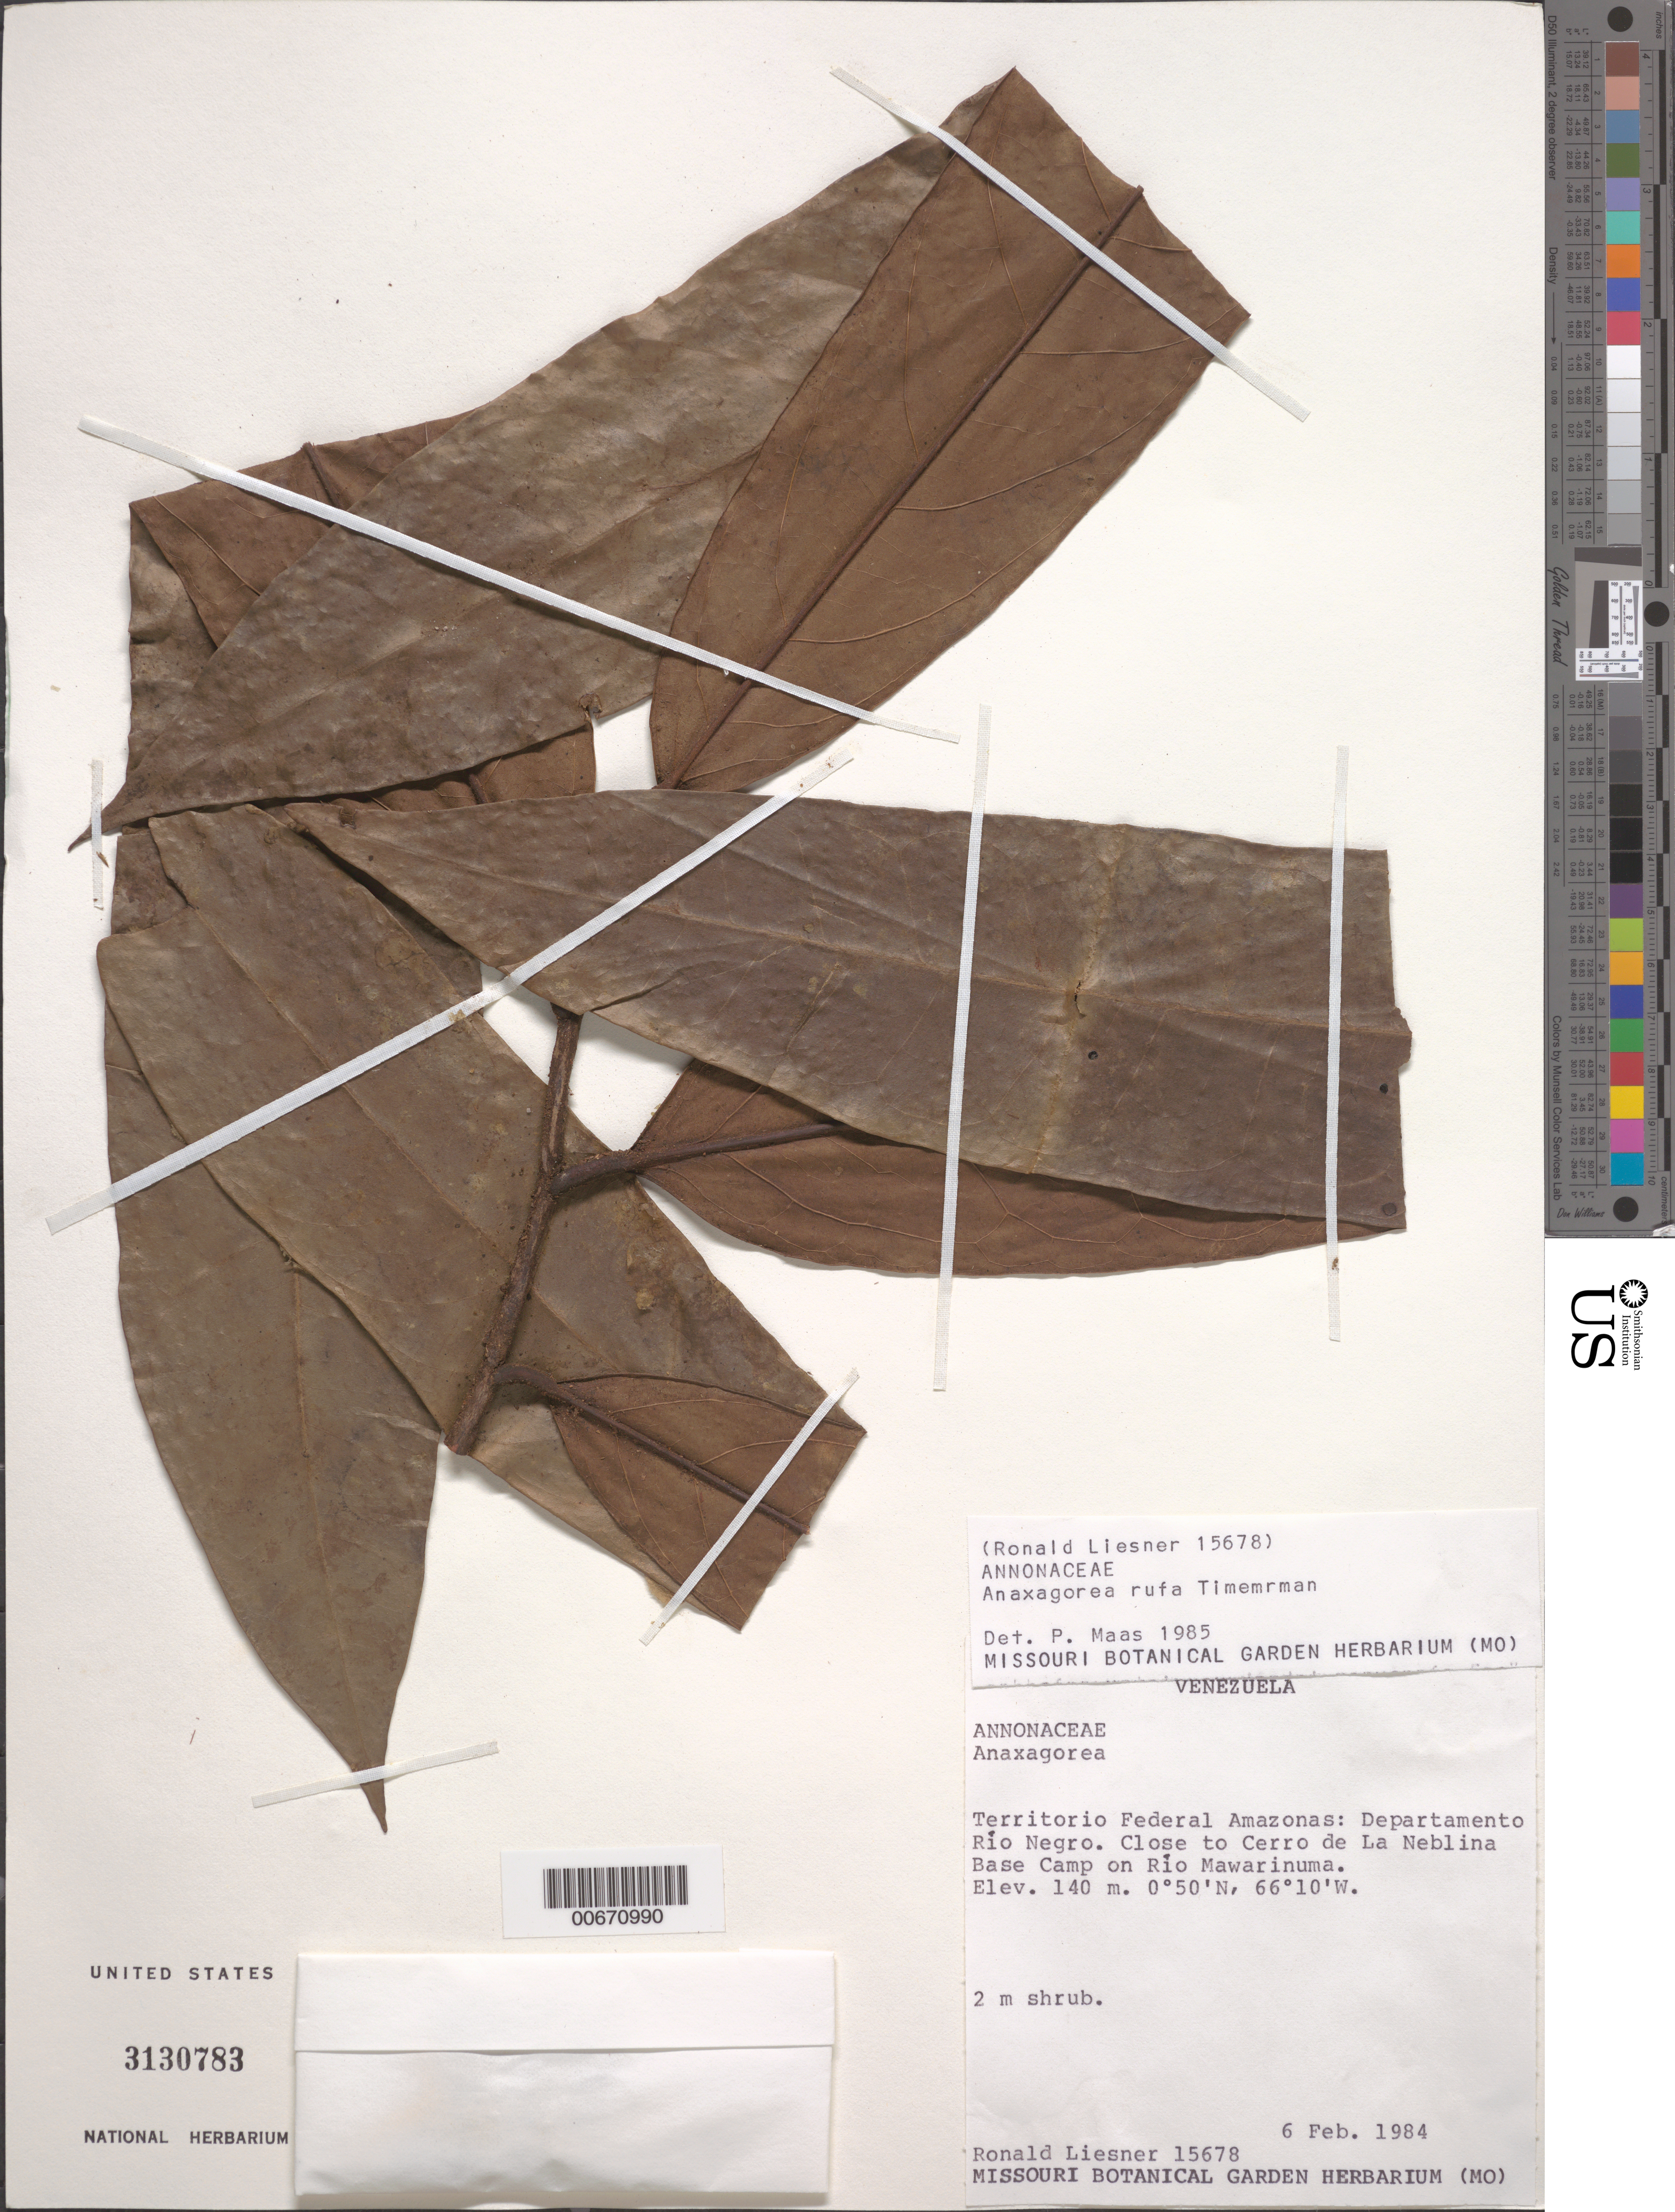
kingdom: Plantae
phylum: Tracheophyta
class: Magnoliopsida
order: Magnoliales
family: Annonaceae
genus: Anaxagorea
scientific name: Anaxagorea rufa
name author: Timmerman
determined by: Maas, Paul J. M.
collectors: R. L. Liesner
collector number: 15678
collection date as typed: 6-Feb-84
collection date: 1984-02-06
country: Venezuela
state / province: Amazonas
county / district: Río Negro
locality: Cerro de La Neblina Base Camp, close to, on Río Mawarinuma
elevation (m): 140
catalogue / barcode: US 3130783